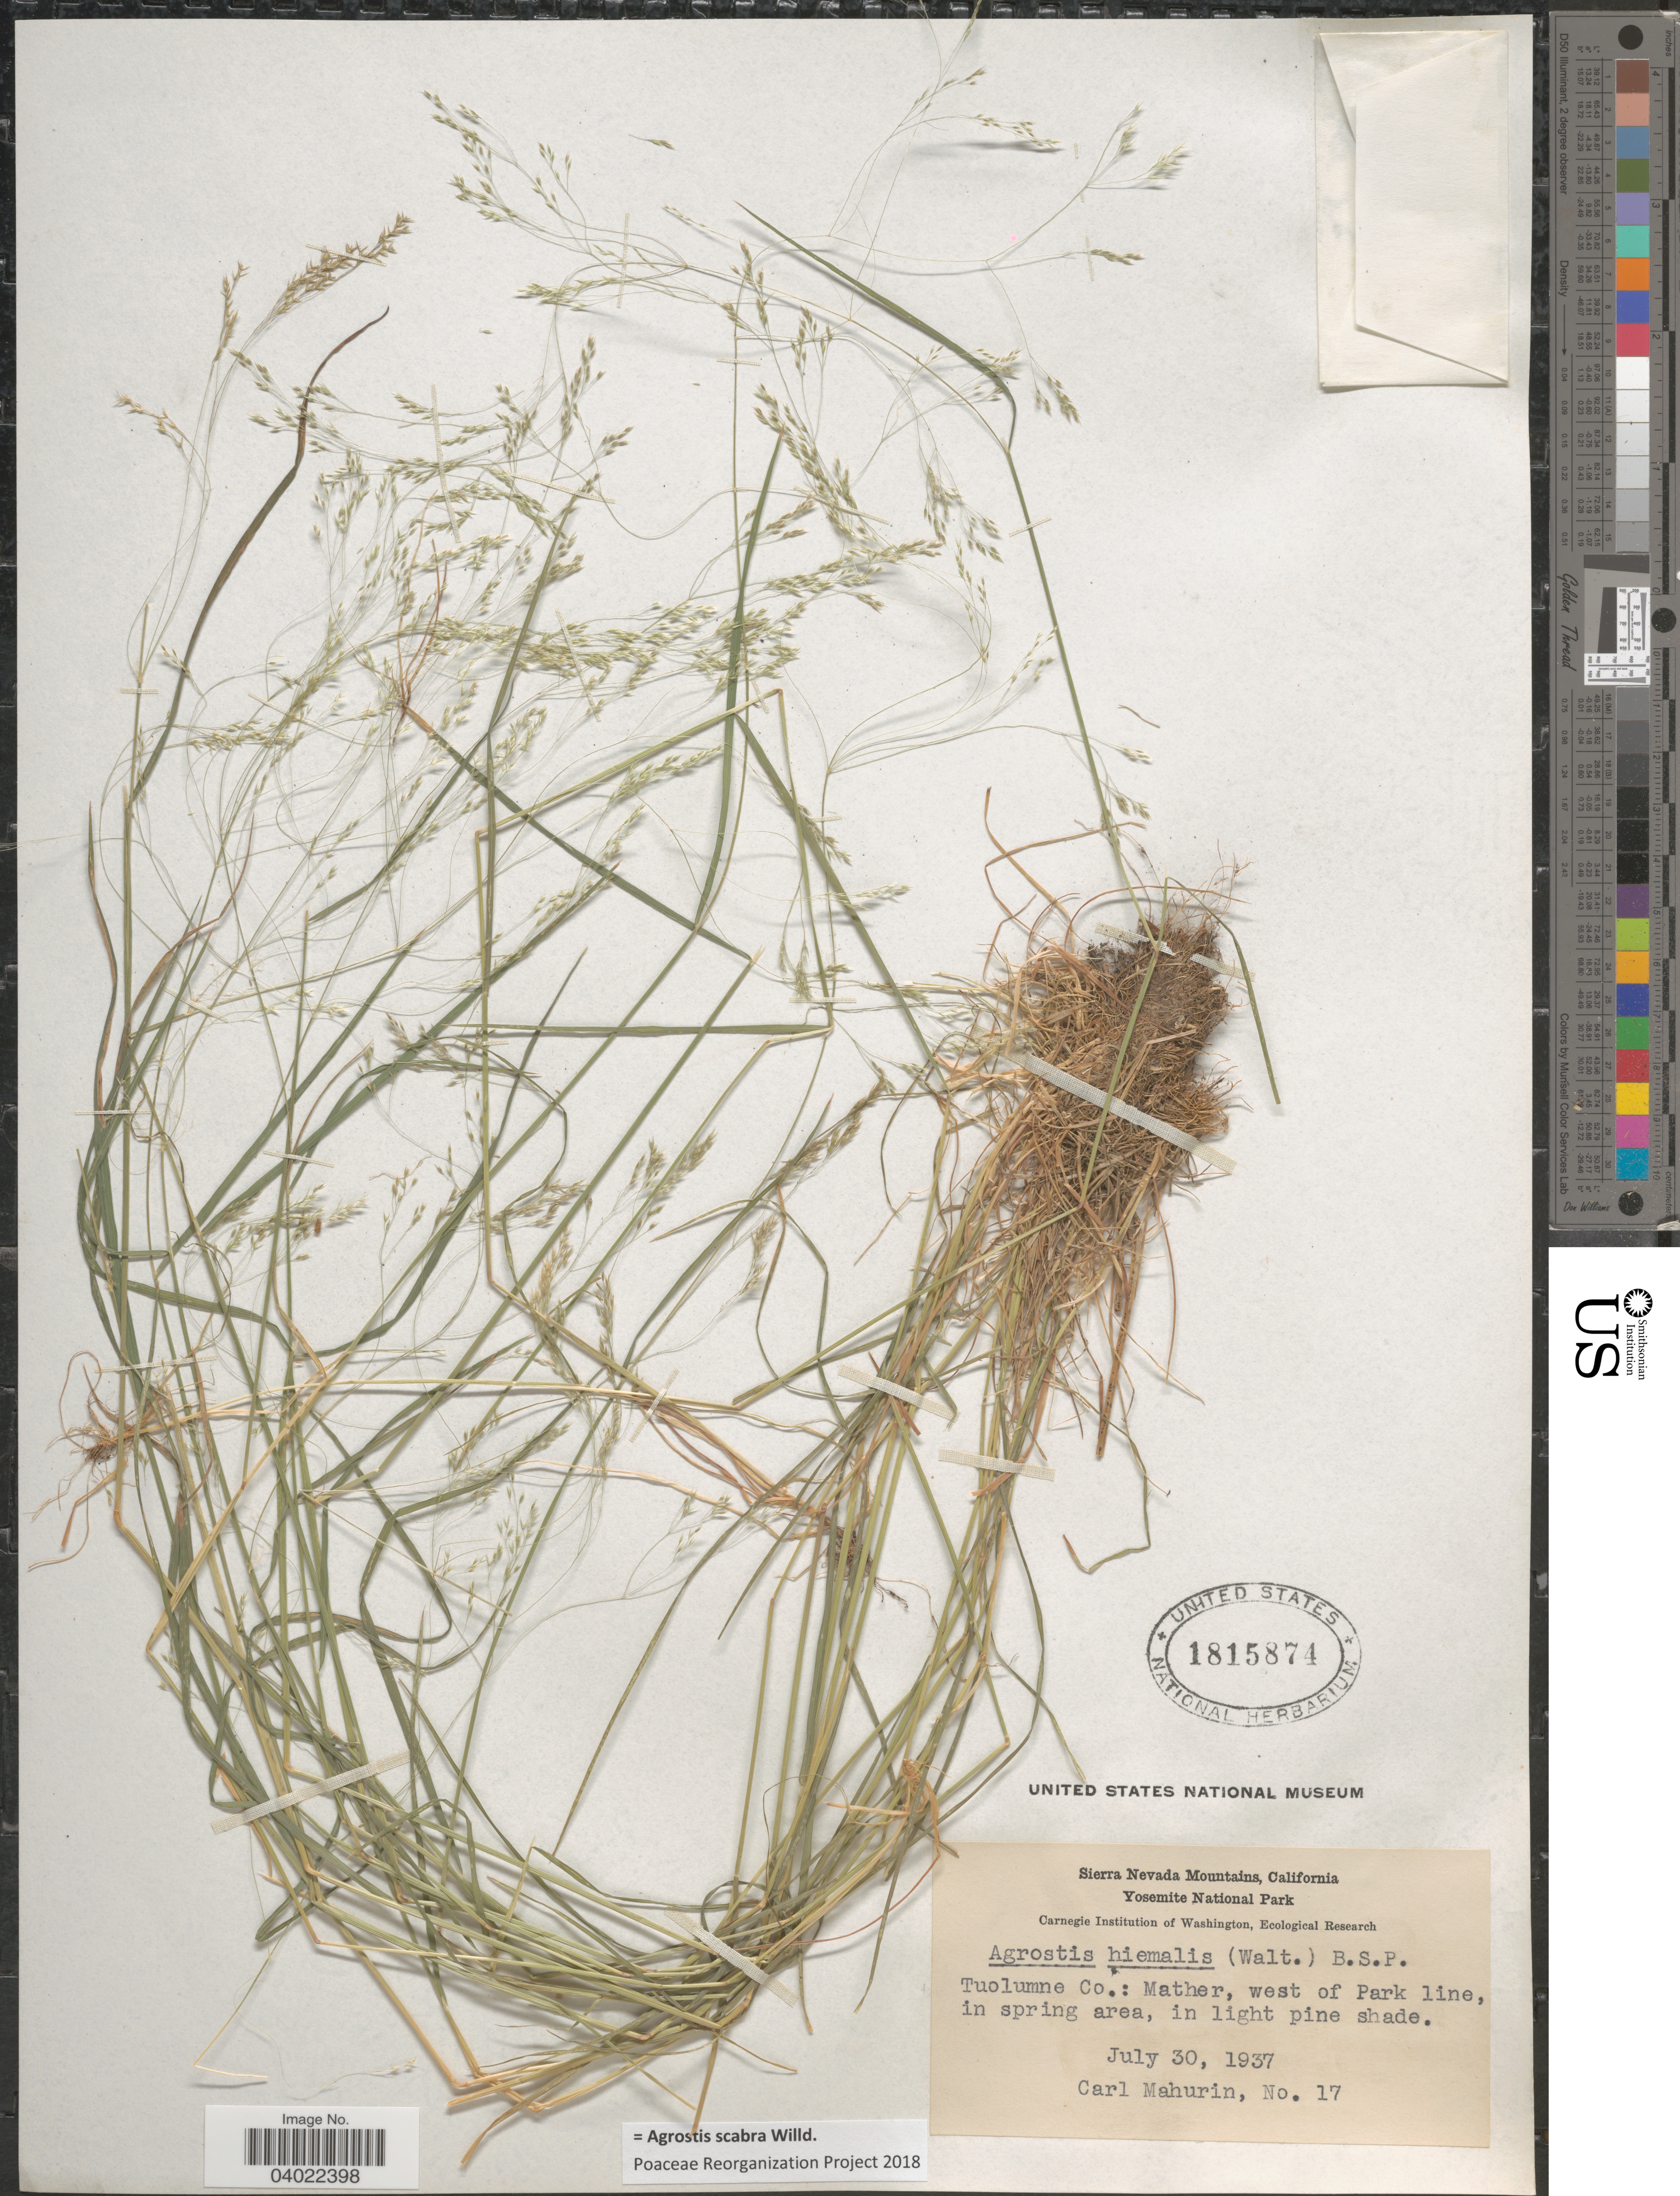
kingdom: Plantae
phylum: Tracheophyta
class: Liliopsida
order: Poales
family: Poaceae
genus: Agrostis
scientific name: Agrostis scabra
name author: Willd.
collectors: C. Mahurin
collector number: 17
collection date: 1937-07-30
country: United States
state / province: California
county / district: Mariposa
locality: Sierra Nevada Mountains. Yosemite National Park. Tuolomne Co.: Mather, west of Park line in spring area, in light pine shade.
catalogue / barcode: US 1815874